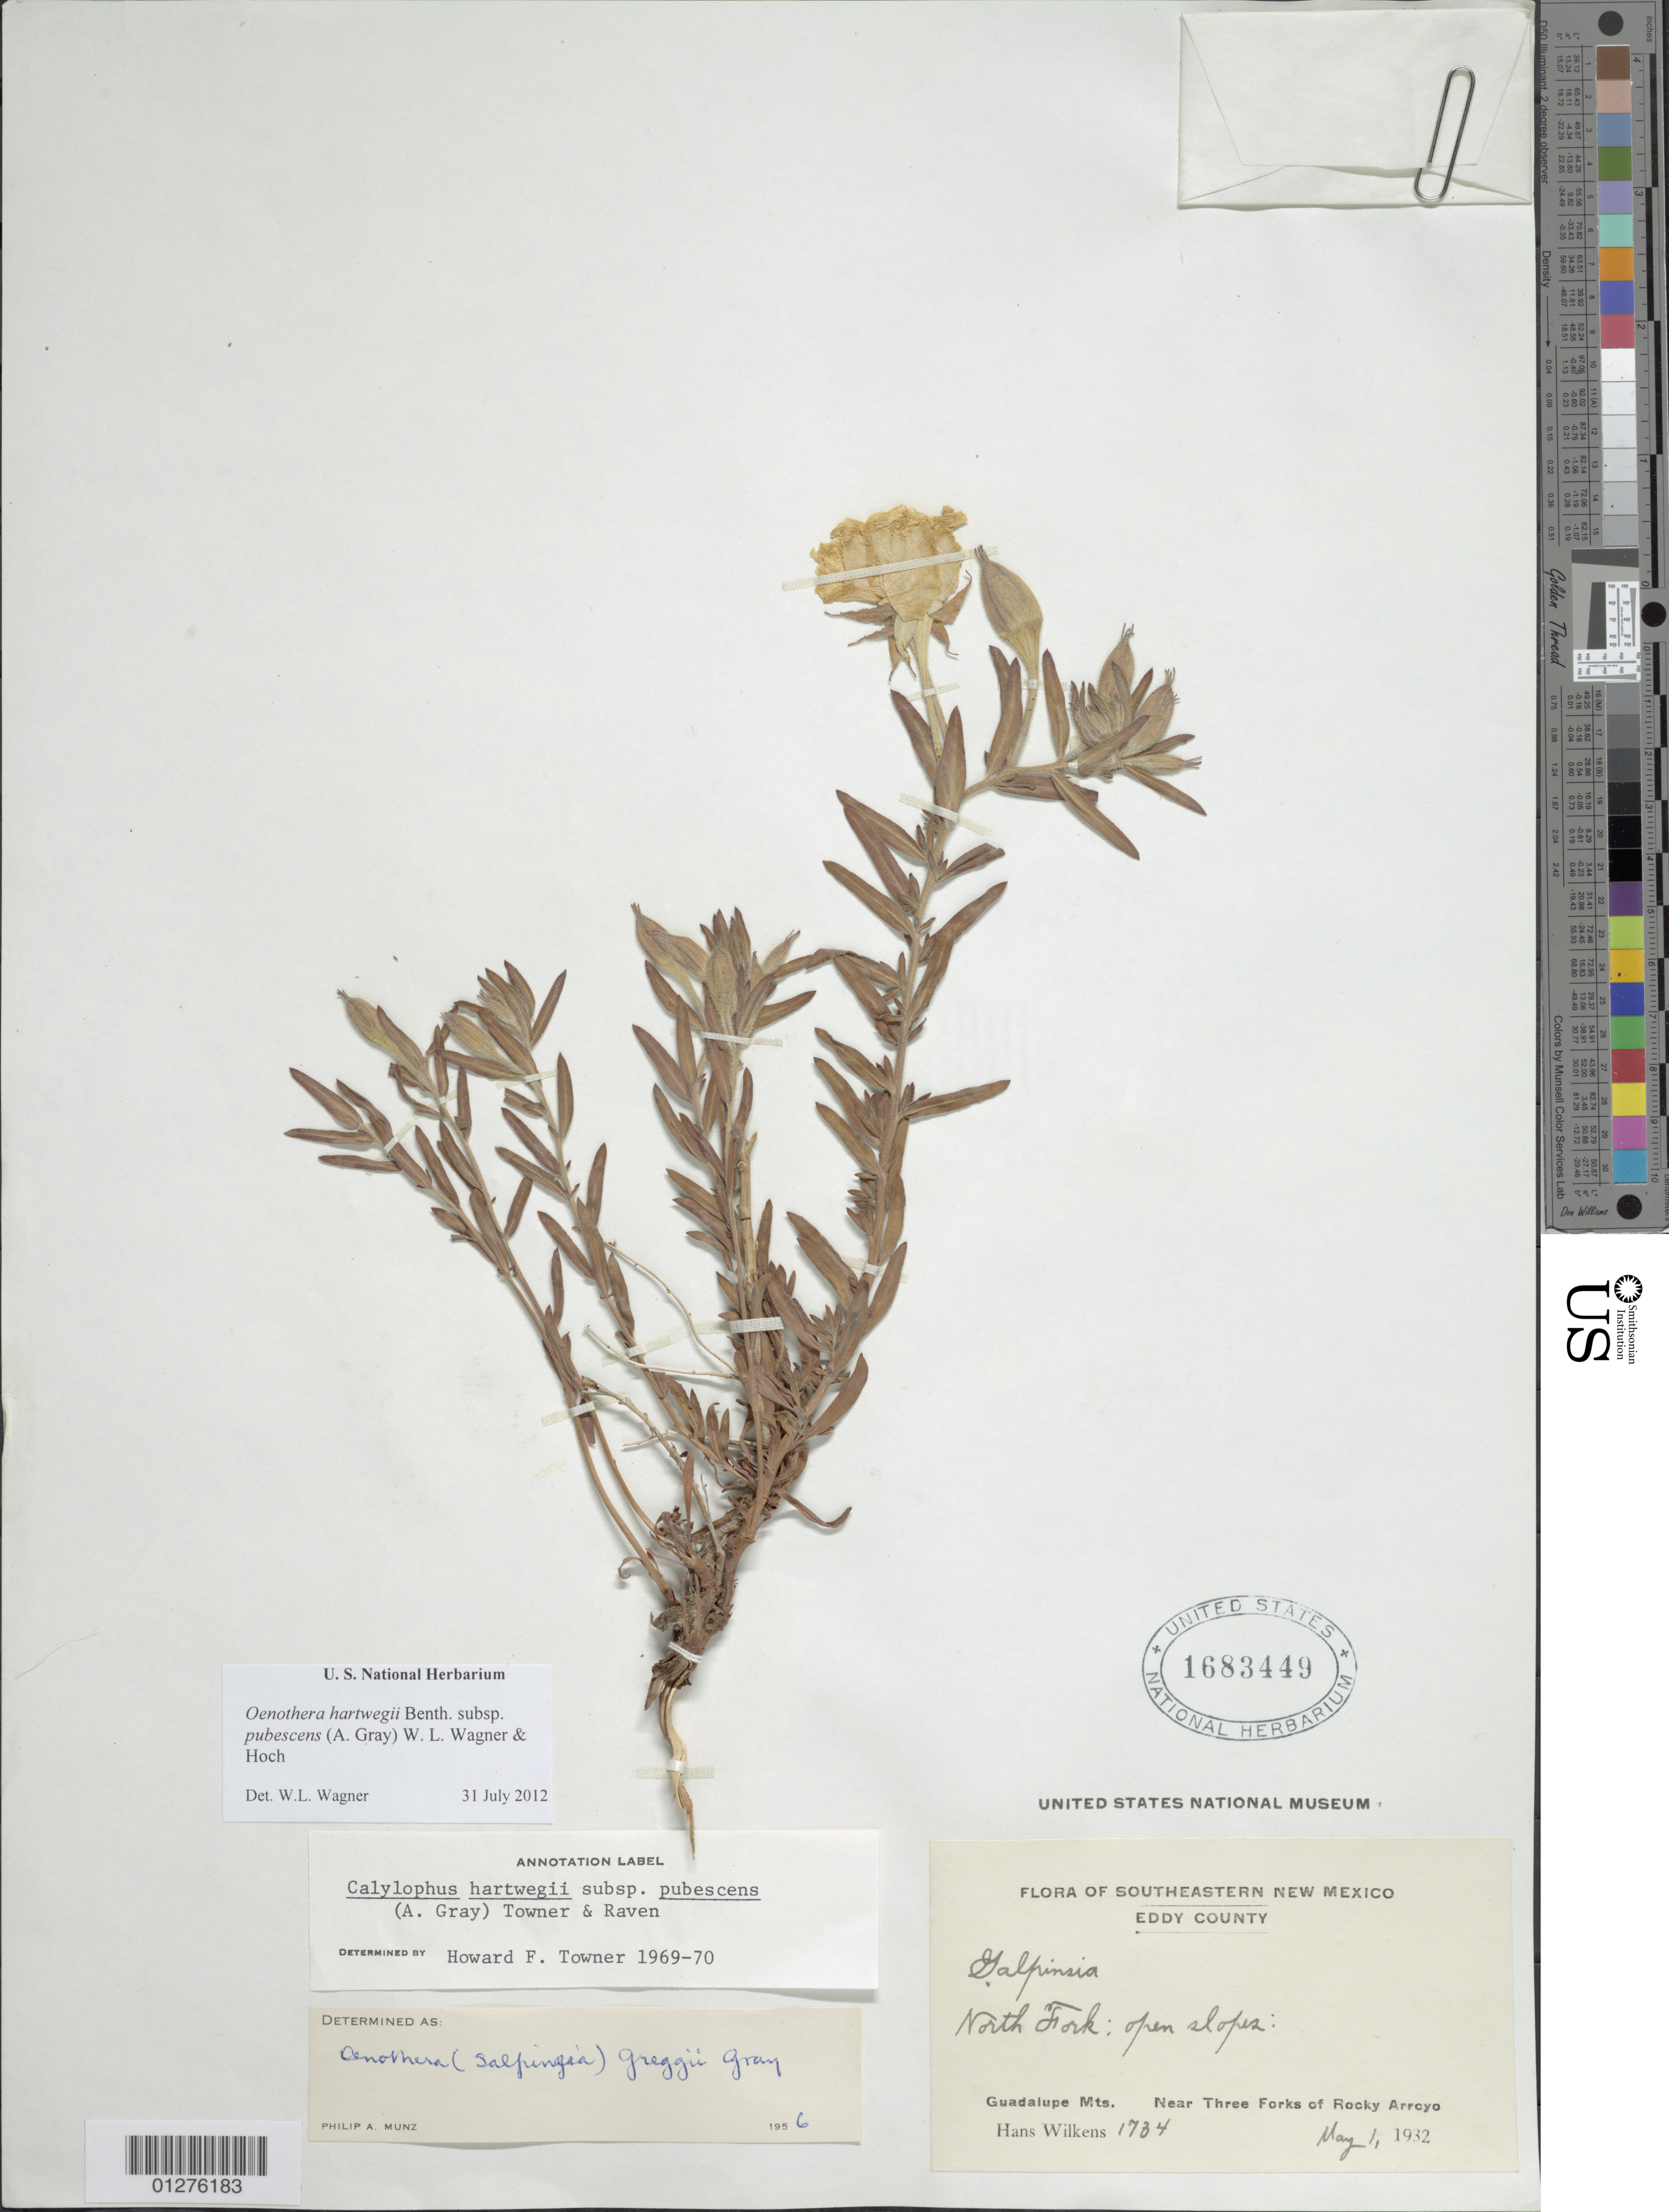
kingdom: Plantae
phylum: Tracheophyta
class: Magnoliopsida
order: Myrtales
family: Onagraceae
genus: Oenothera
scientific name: Oenothera hartwegii subsp. pubescens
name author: (A. Gray) W.L. Wagner & Hoch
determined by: Wagner, W. L., (BOT), Smithsonian Institution - National Museum of Natural History (UNITED STATES)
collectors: H. Wilkens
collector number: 1734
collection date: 1932-05-01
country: United States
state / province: New Mexico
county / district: Eddy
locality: Guadalupe Mts, near Three Forks of Rocky Arroyo.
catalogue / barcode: US 1683449